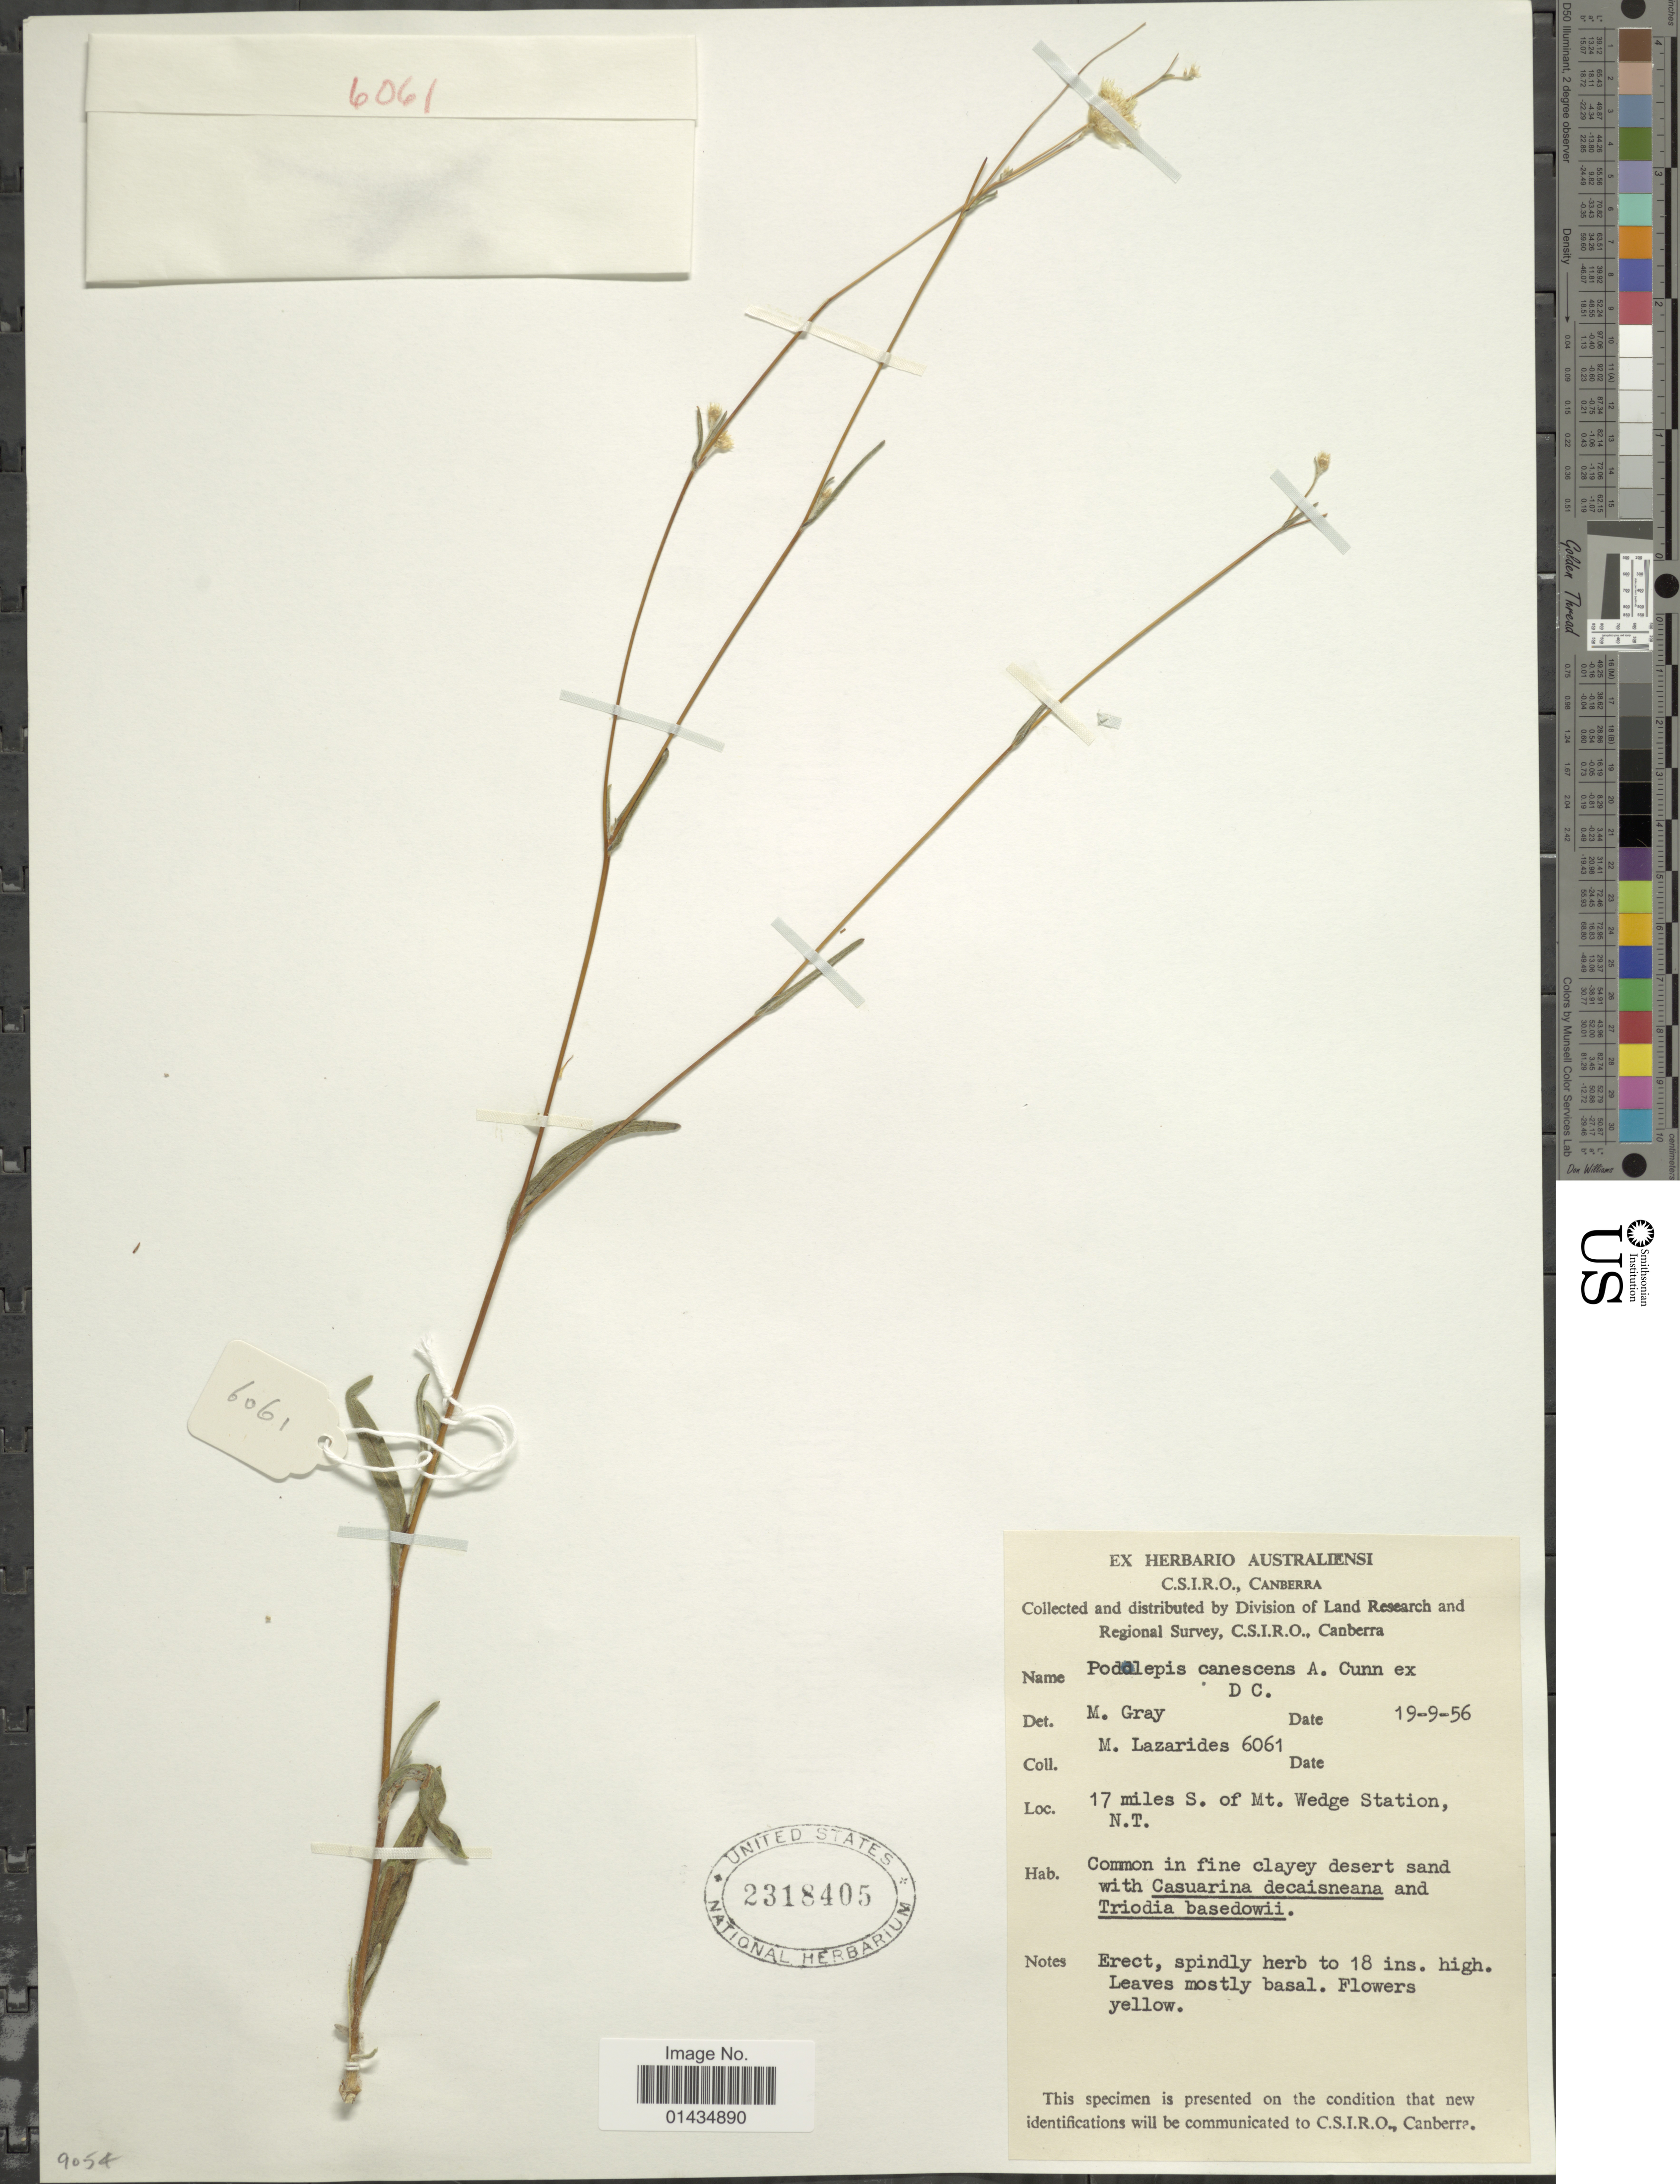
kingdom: Plantae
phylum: Tracheophyta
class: Magnoliopsida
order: Asterales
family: Asteraceae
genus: Podolepis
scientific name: Podolepis canescens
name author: A. Cunn. ex DC.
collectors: M. Lazarides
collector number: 6061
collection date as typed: Transcribed d/m/y: 19/9/56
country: Australia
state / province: Northern Territory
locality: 17 miles S. of Mt. Wedge Station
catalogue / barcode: US 2318405